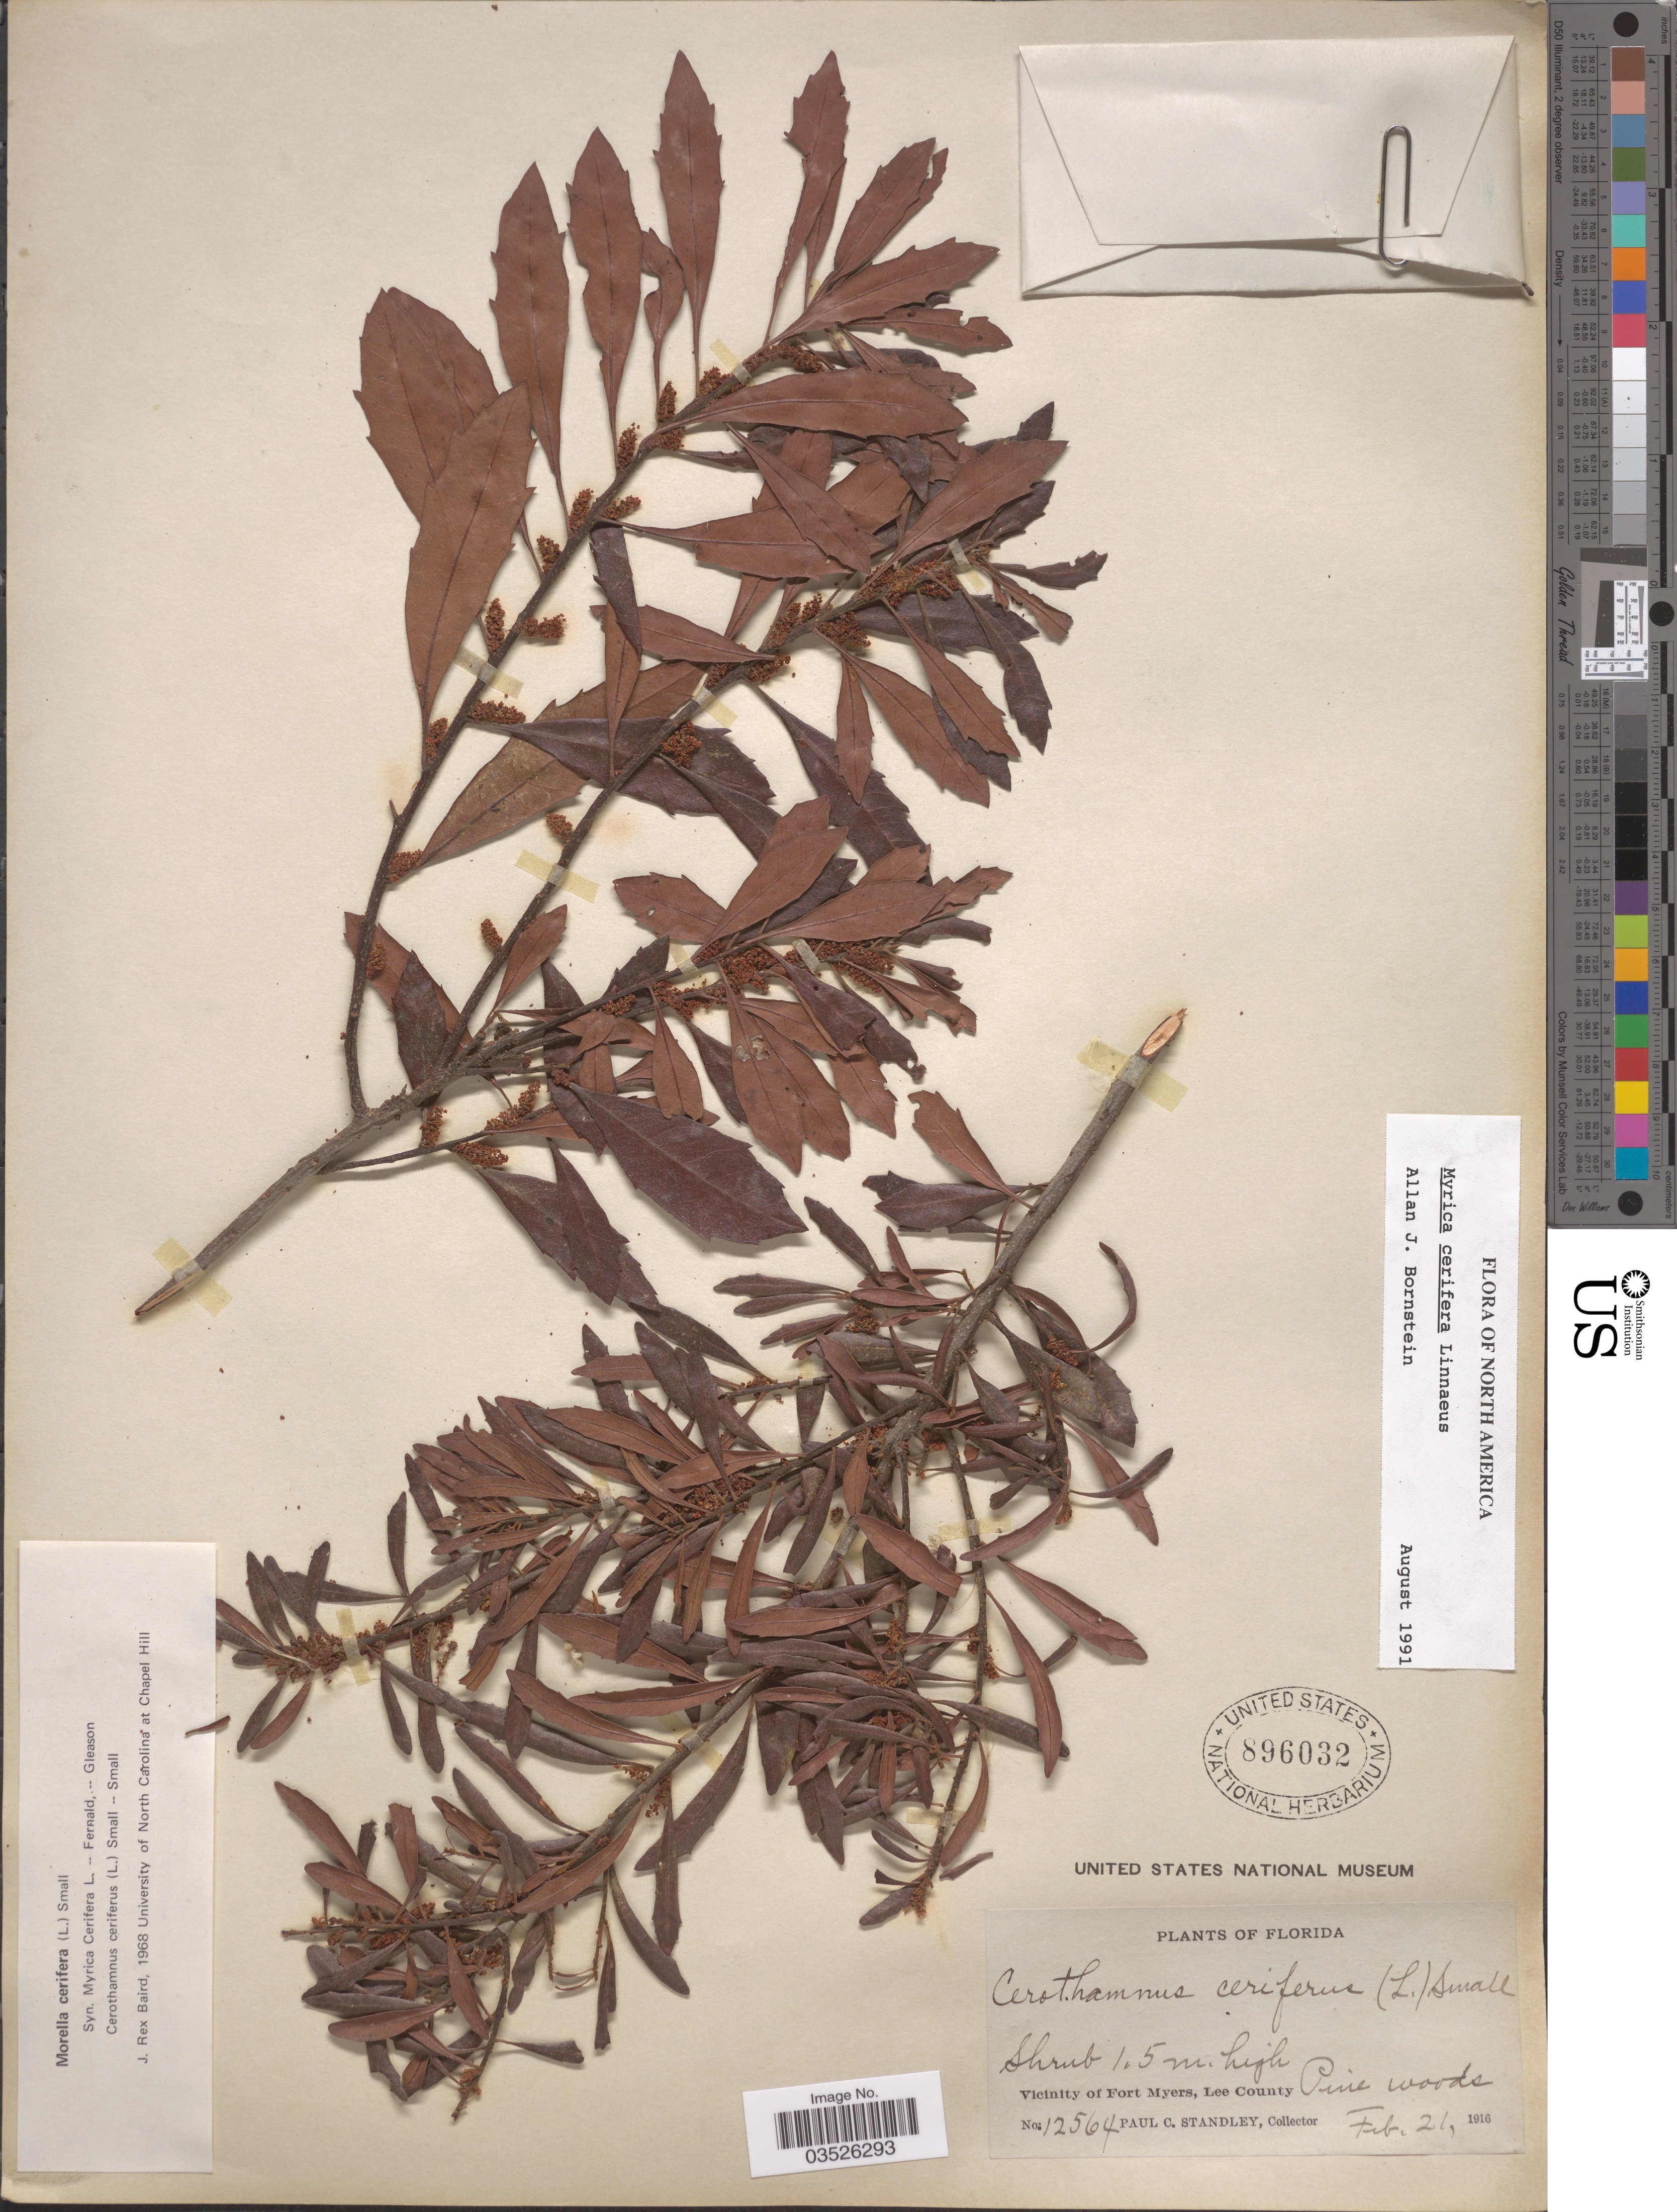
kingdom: Plantae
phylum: Tracheophyta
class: Magnoliopsida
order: Fagales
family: Myricaceae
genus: Morella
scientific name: Morella cerifera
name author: (L.) Small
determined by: Baird, James Rex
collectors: P. C. Standley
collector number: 12564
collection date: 1916-02-21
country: United States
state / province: Florida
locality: Vicinity of Fort Myers, Lee County.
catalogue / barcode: US 896032